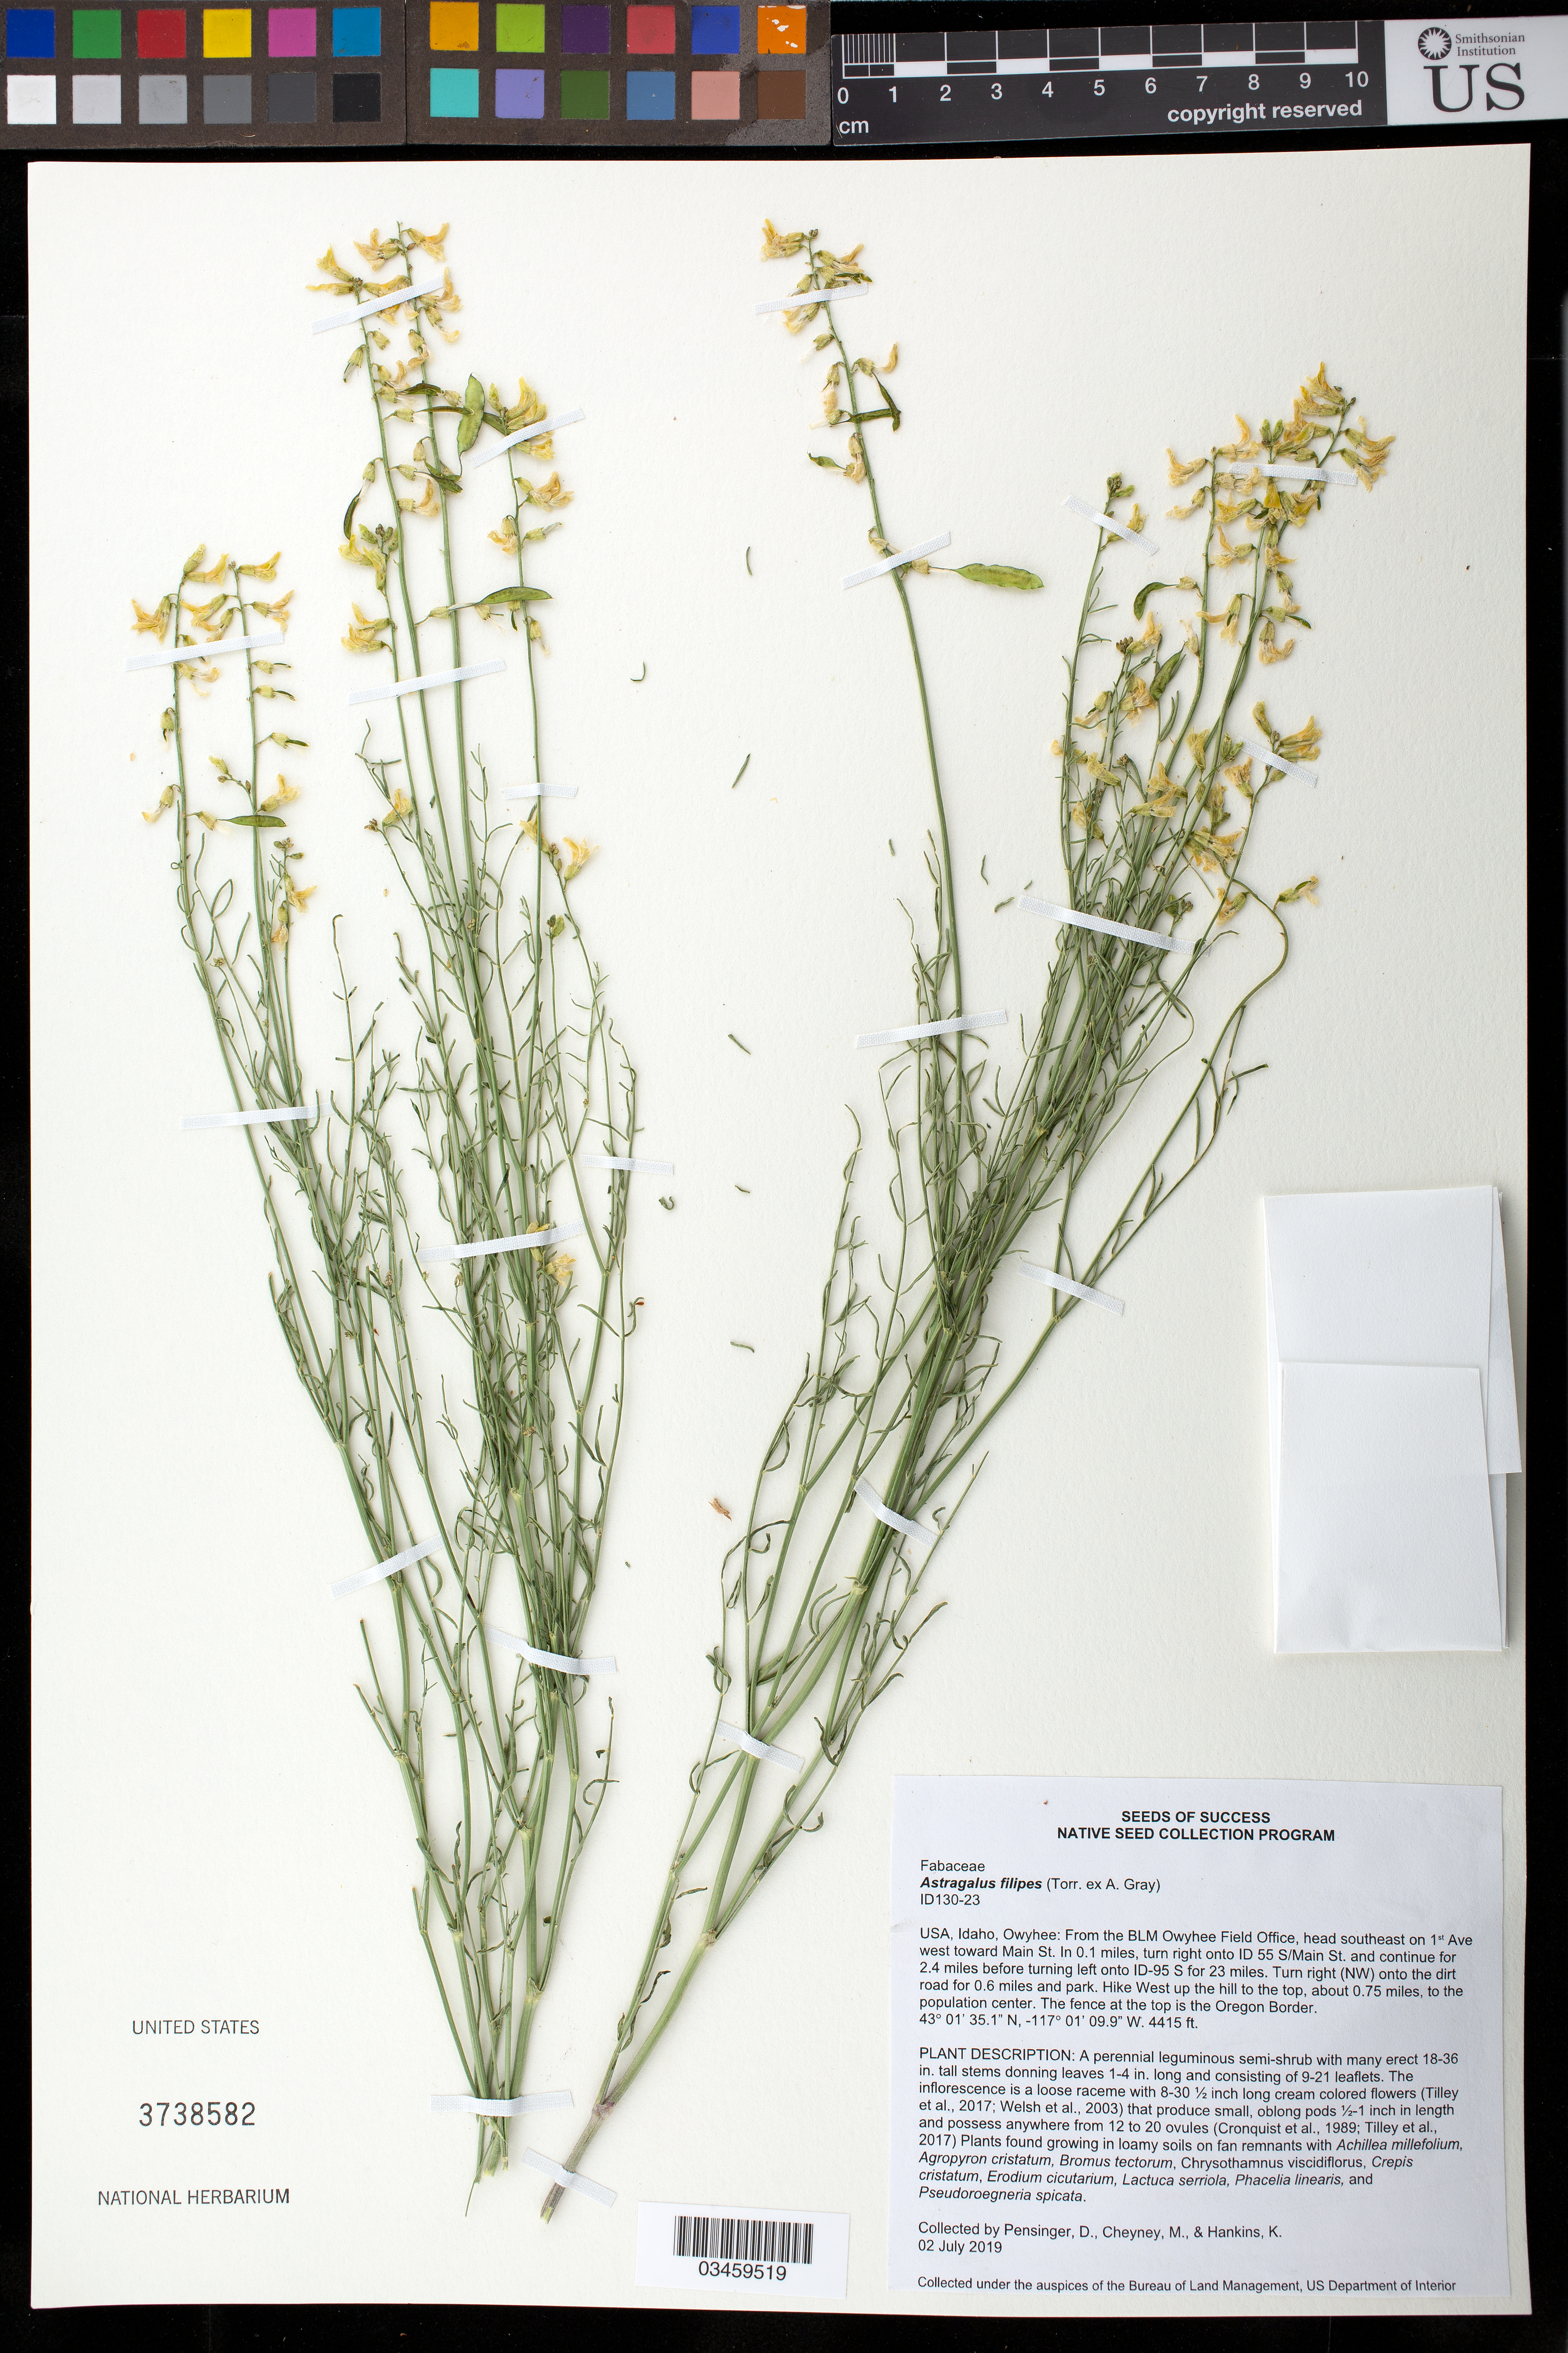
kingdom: Plantae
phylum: Tracheophyta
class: Magnoliopsida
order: Fabales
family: Fabaceae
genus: Astragalus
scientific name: Astragalus filipes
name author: A. Gray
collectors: D. Pensinger, M. Cheyne & K. Hankins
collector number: ID130-23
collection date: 2019-07-02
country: United States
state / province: Idaho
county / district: Owyhee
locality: From BLM Owyhee Field Office, head SE on 1-st Ave W toward Main St. In 0.1 mi, turn right onto ID 55S/Main and continue for 2.4 mi before turning left onto ID-95 S for 23 mi, turn right NW onto the dirt road for 0.6 mi and park, hike W up the hill to the top 0.75 mi to the population center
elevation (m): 1346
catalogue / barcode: US 3738582